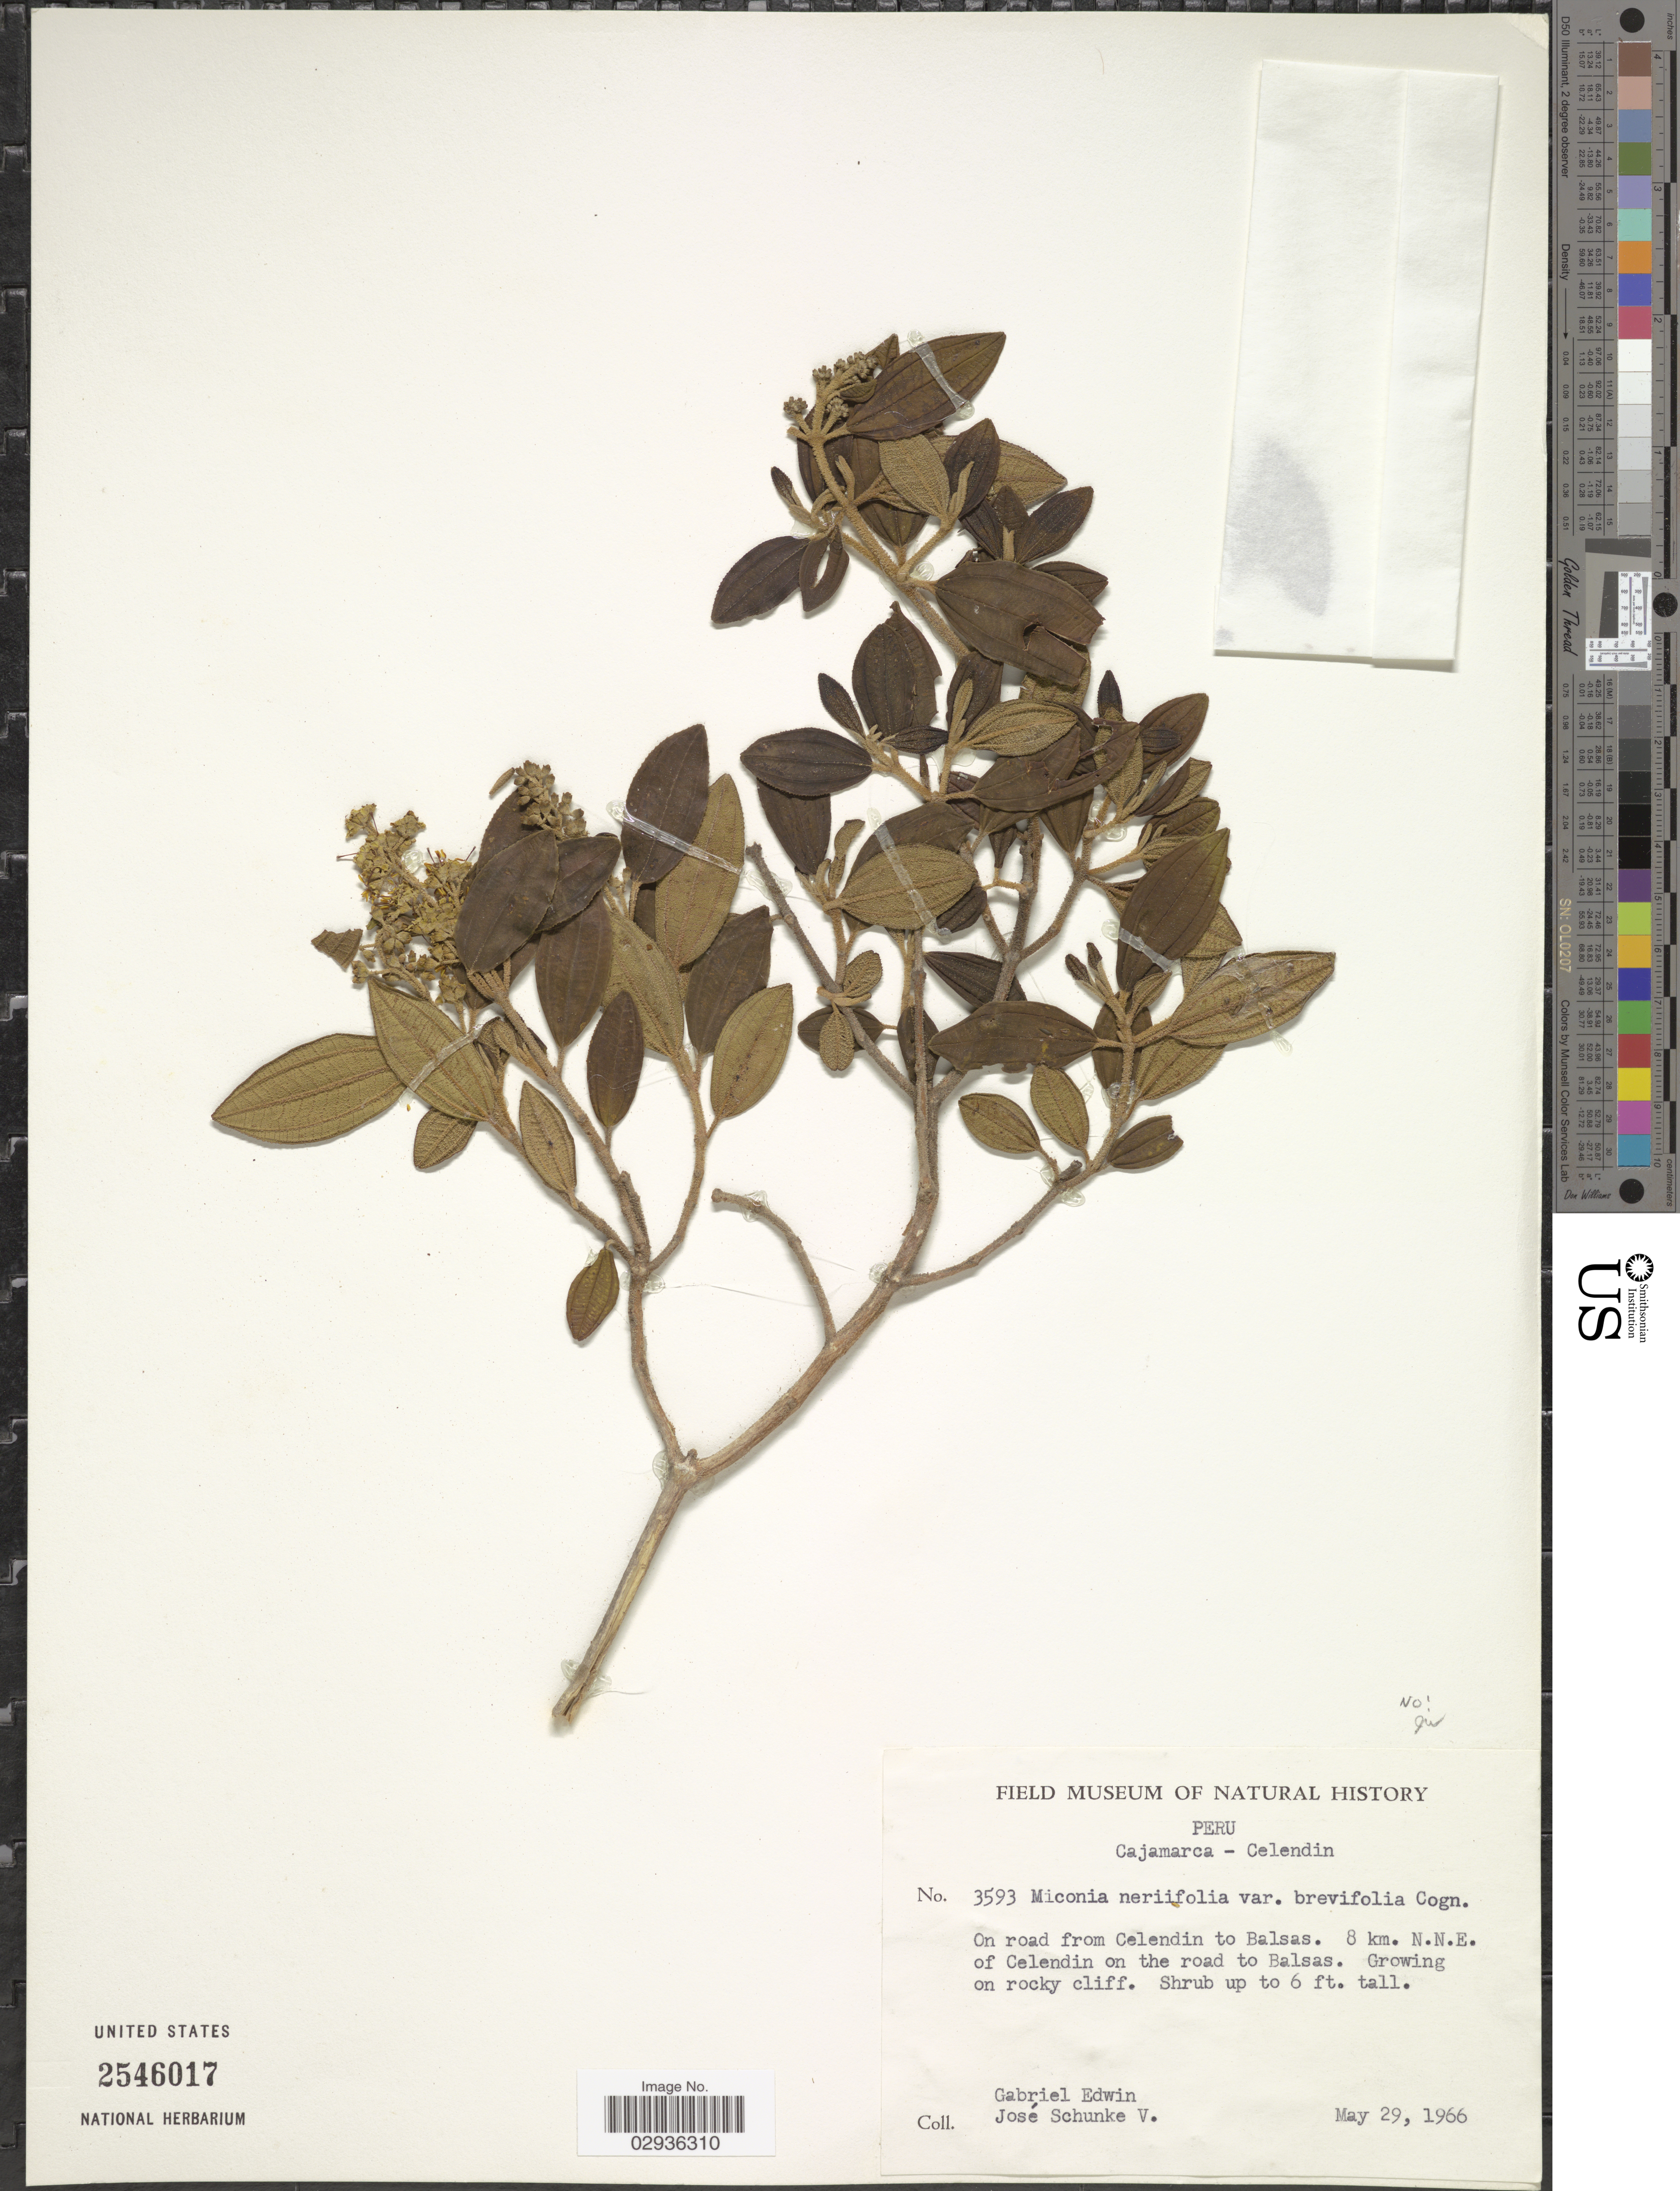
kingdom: Plantae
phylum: Tracheophyta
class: Magnoliopsida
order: Myrtales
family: Melastomataceae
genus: Miconia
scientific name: Miconia aspergillaris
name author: (Bonpl.) Naudin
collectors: G. Edwin & J. Schunke Vigo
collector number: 3593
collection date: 1966-05-29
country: Peru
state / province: Cajamarca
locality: Celendin. On road from Celendin to Balsas. 8 km. N.N.E. of Celendin on the road to Balsas.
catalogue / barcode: US 2546017